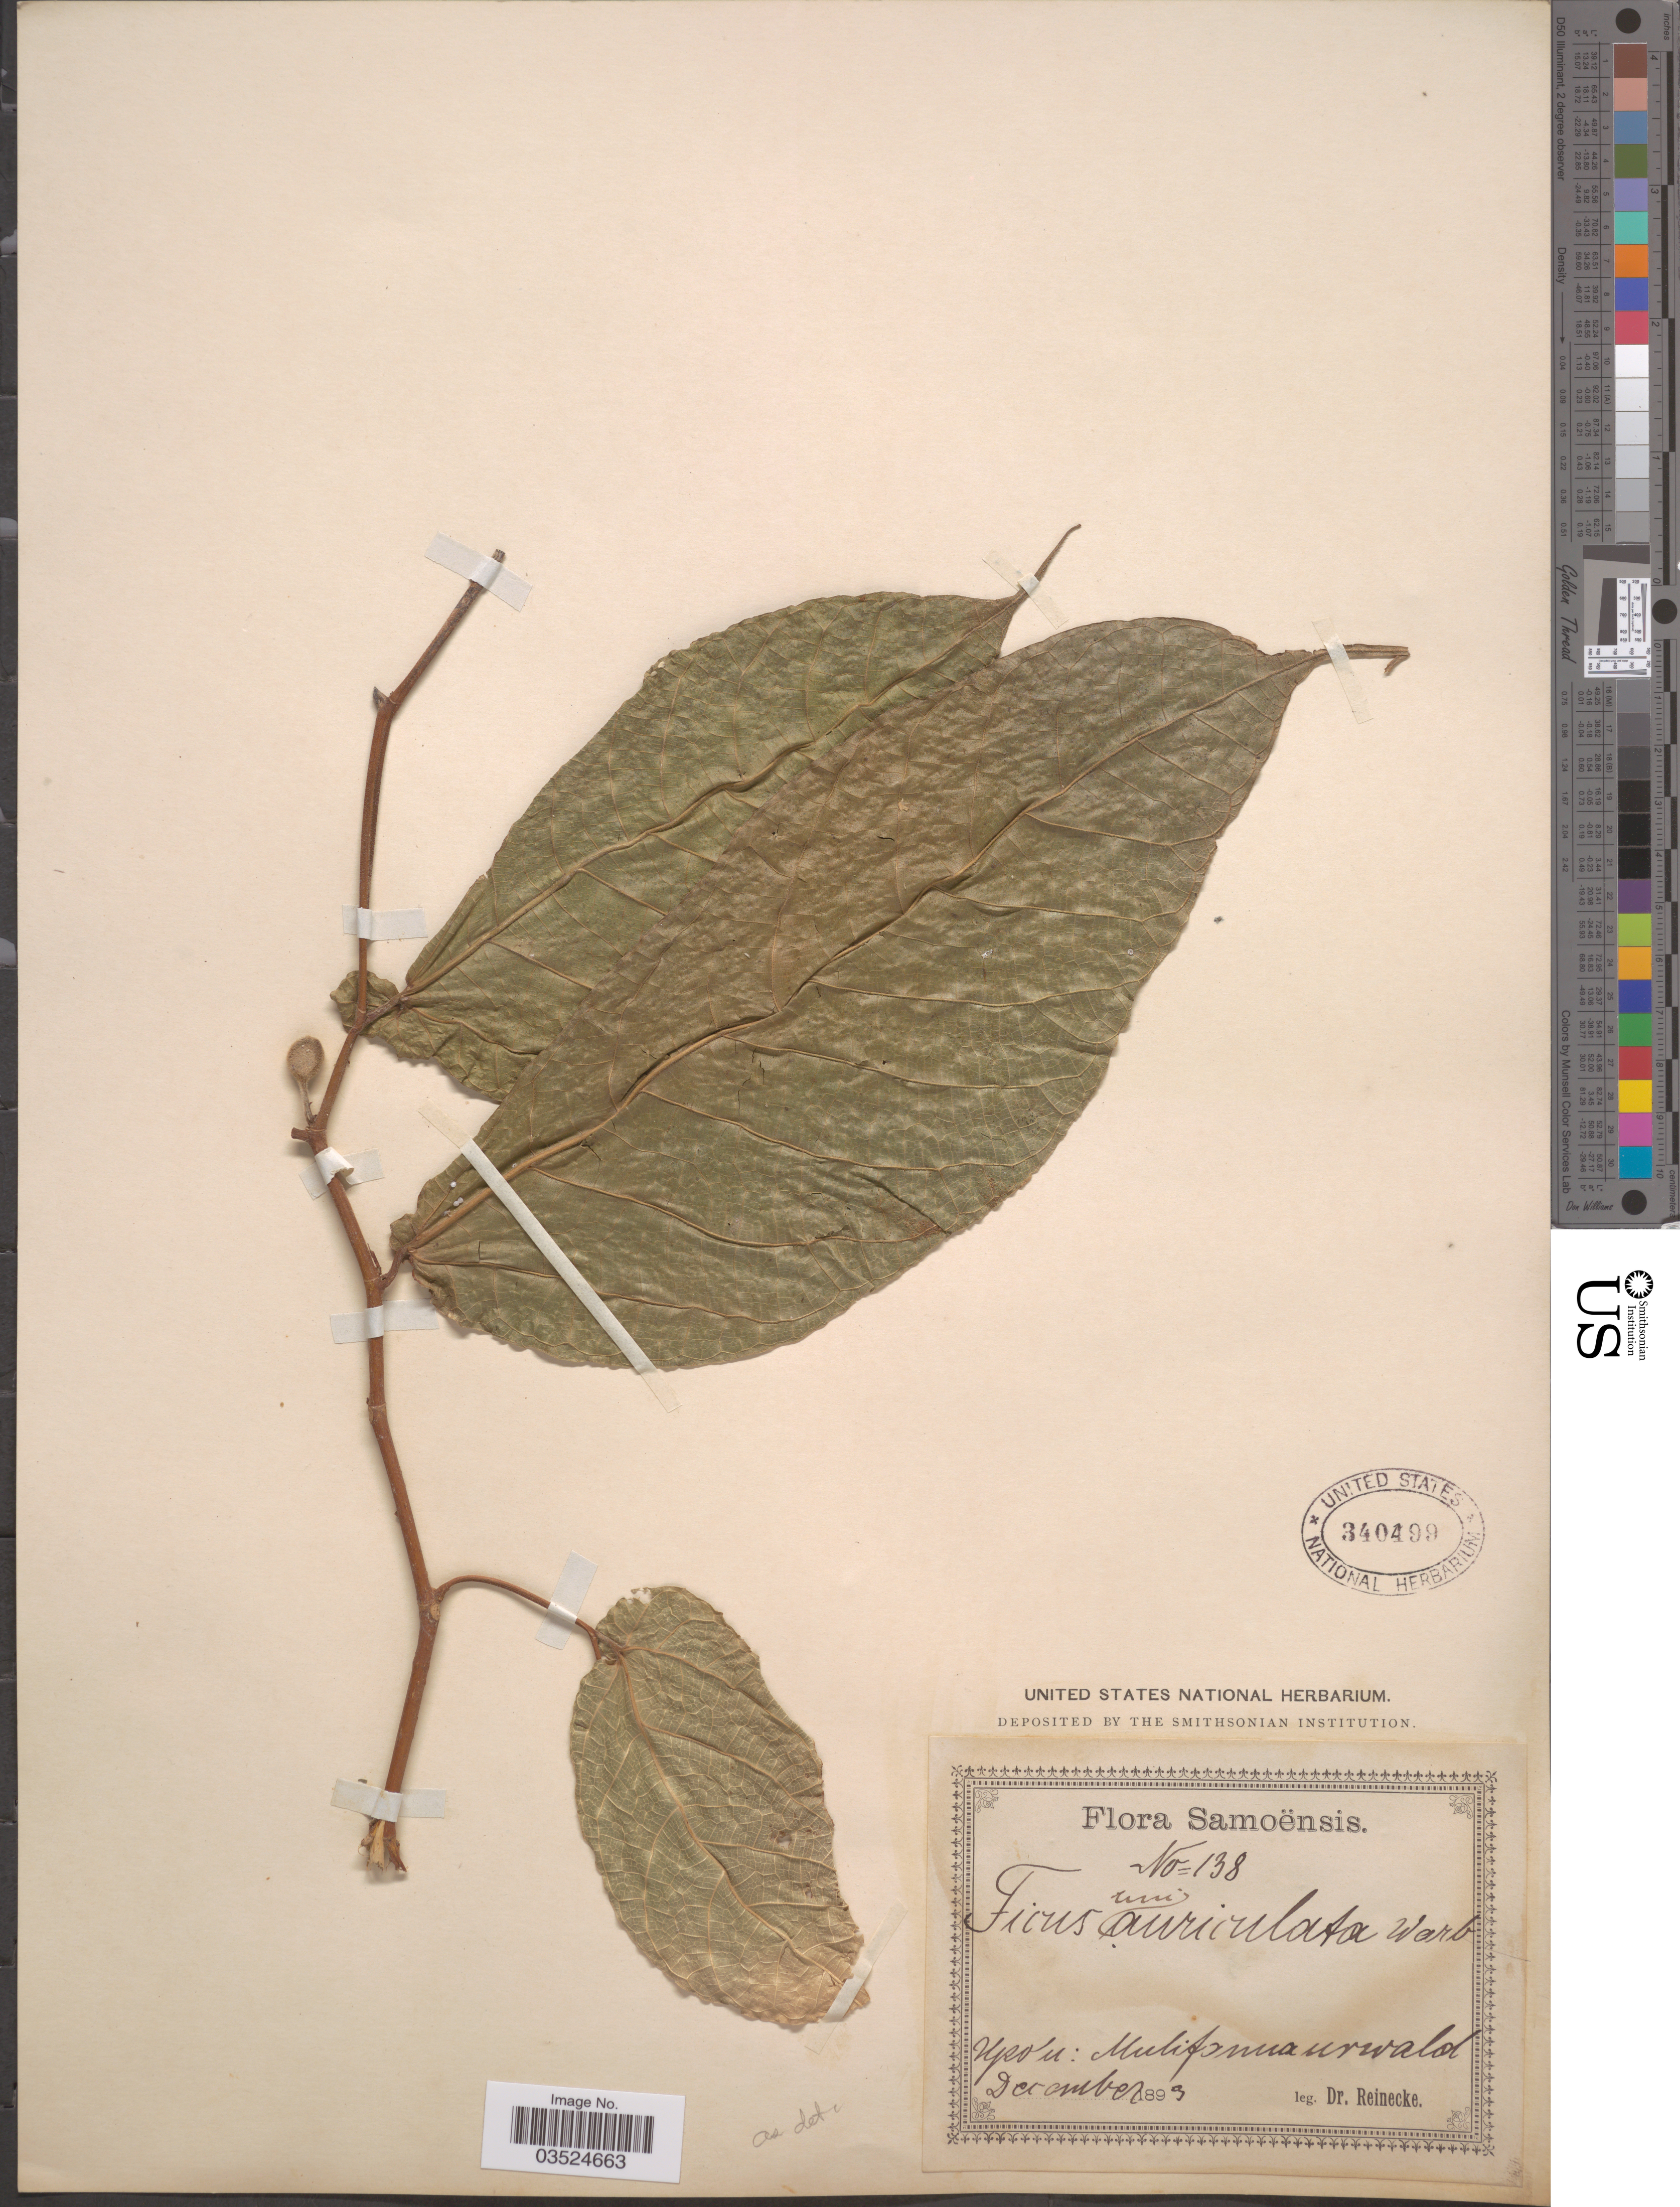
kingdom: Plantae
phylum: Tracheophyta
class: Magnoliopsida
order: Rosales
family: Moraceae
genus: Ficus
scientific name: Ficus uniauriculata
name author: Warb.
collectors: -- Reinecke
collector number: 138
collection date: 1893-12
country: Samoa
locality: Samoënsis. Upolu: Mulifanuaurwald.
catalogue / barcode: US 340499